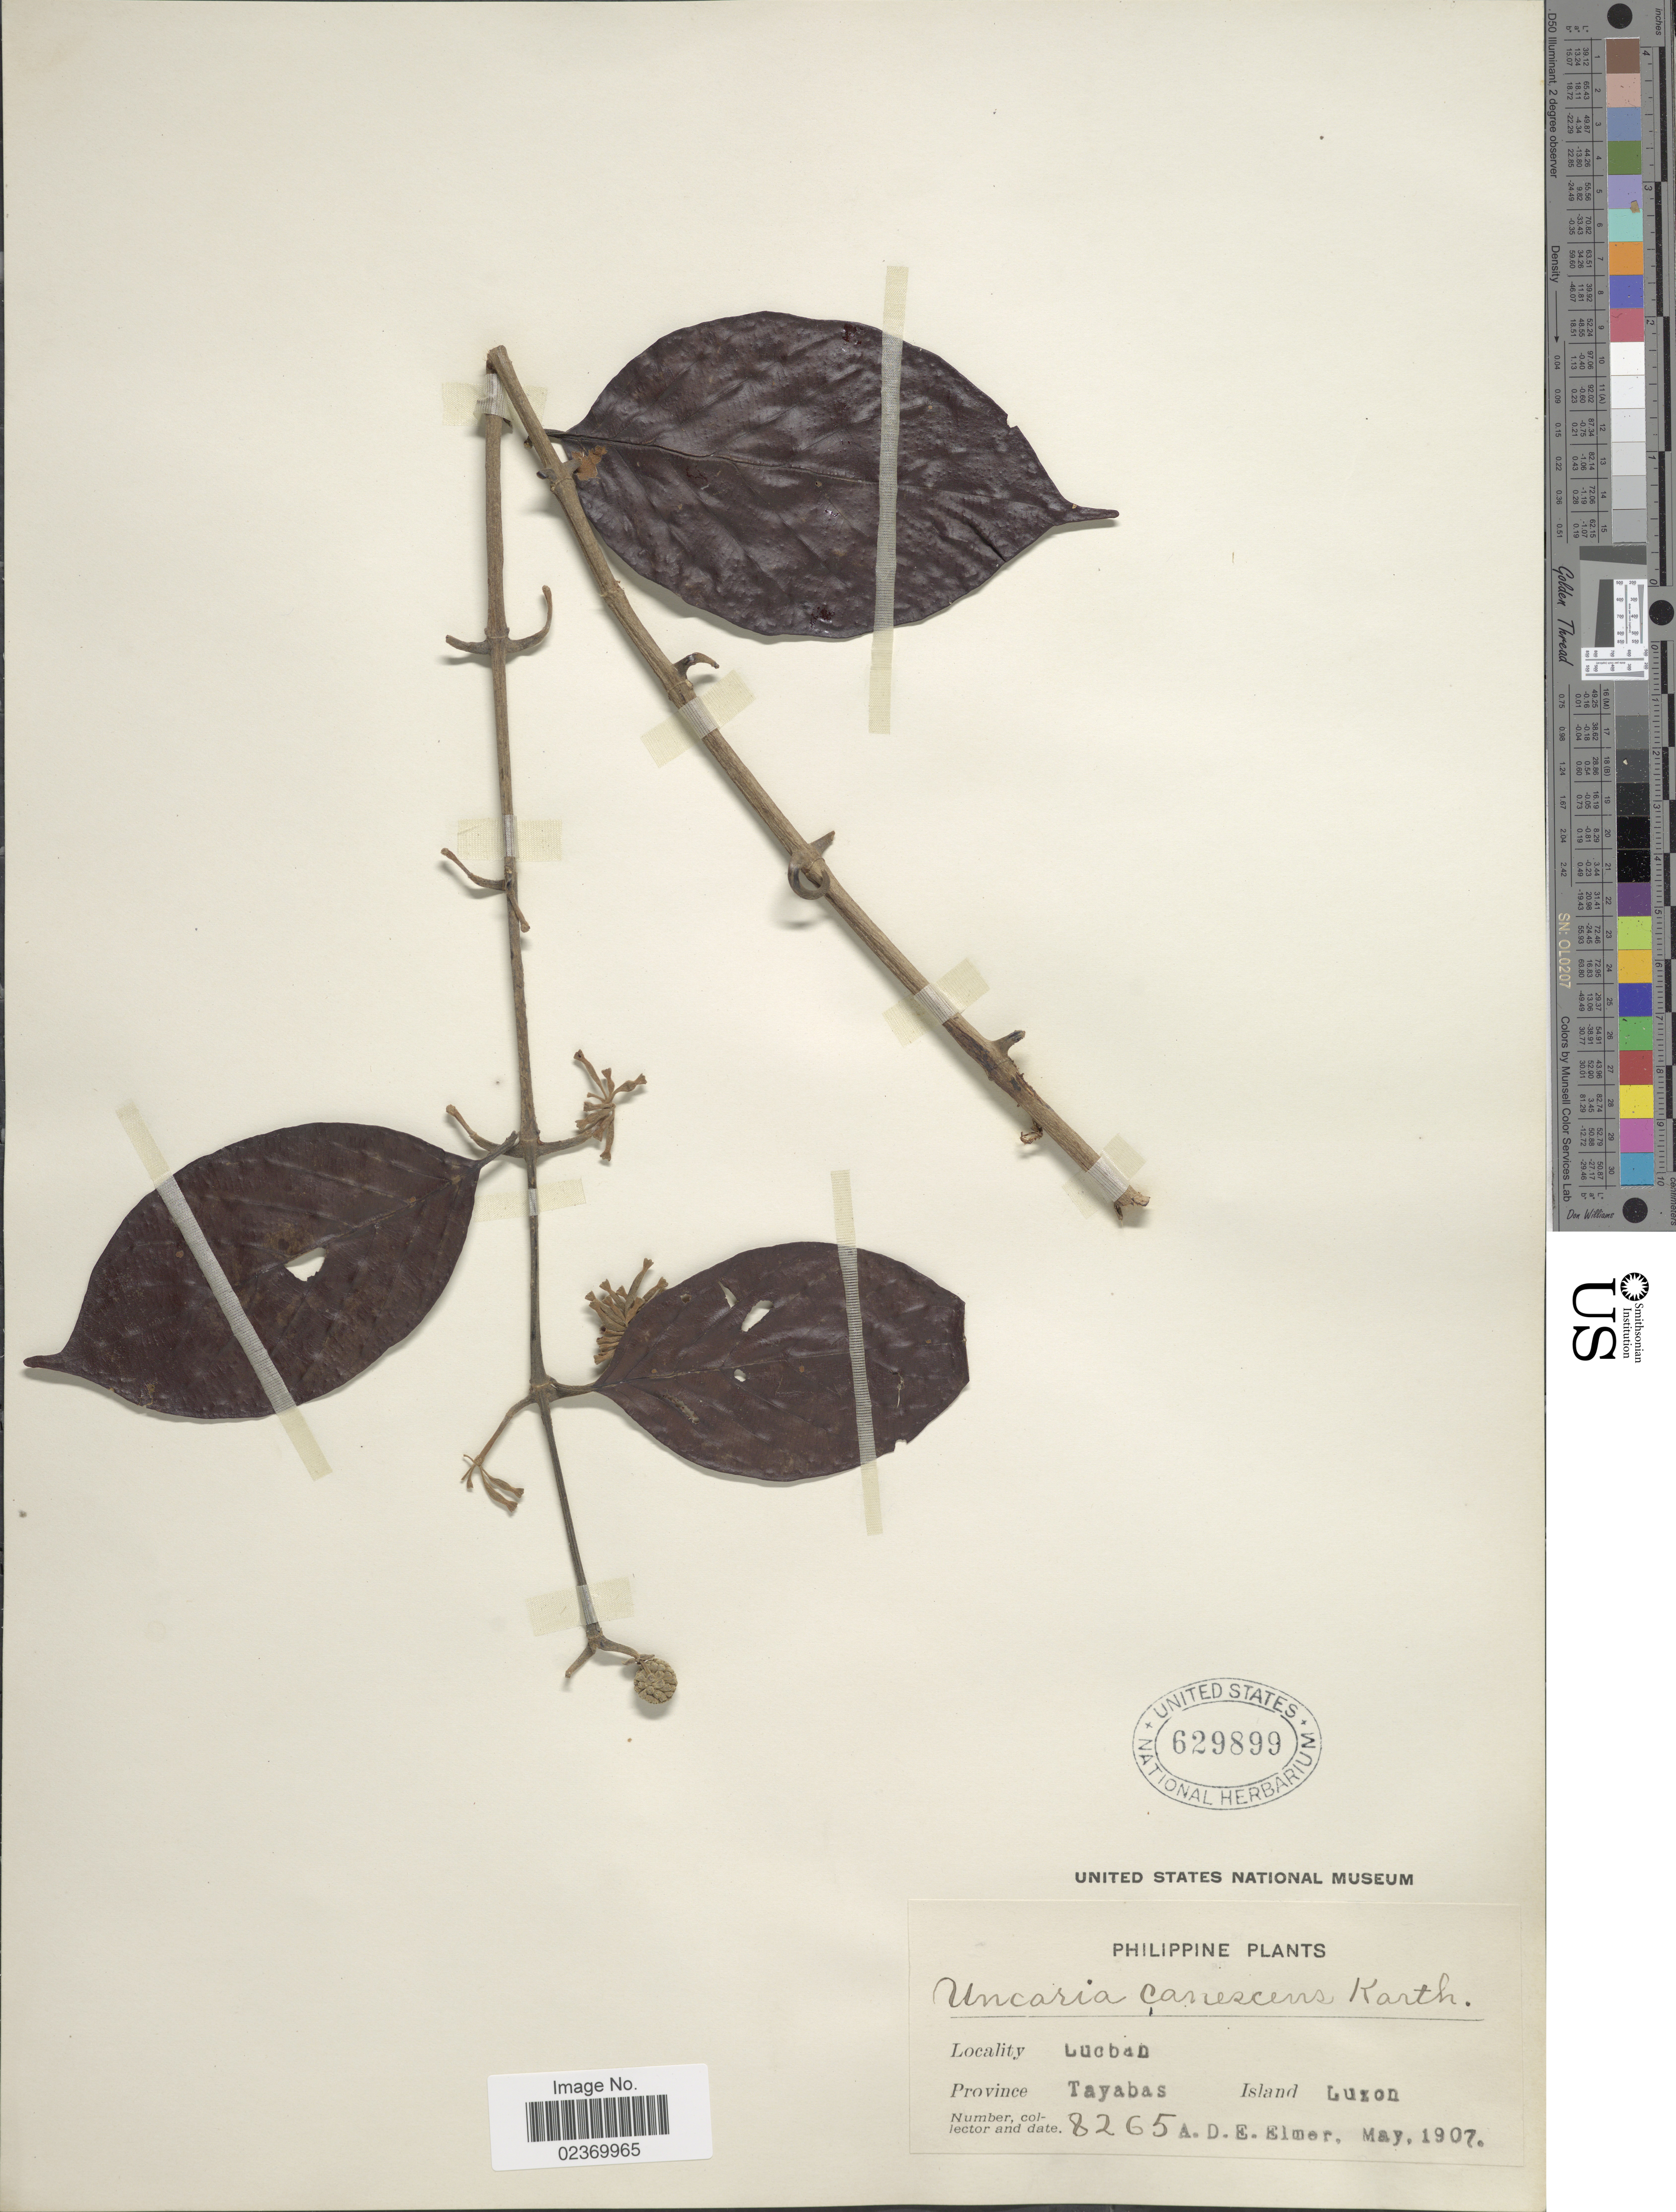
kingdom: Plantae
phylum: Tracheophyta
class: Magnoliopsida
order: Gentianales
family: Rubiaceae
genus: Uncaria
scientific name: Uncaria canescens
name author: Korth.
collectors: A. D. E. Elmer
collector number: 8265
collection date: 1907-05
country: Philippines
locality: Lucban, Province Tayabas, Island Luzon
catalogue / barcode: US 629899